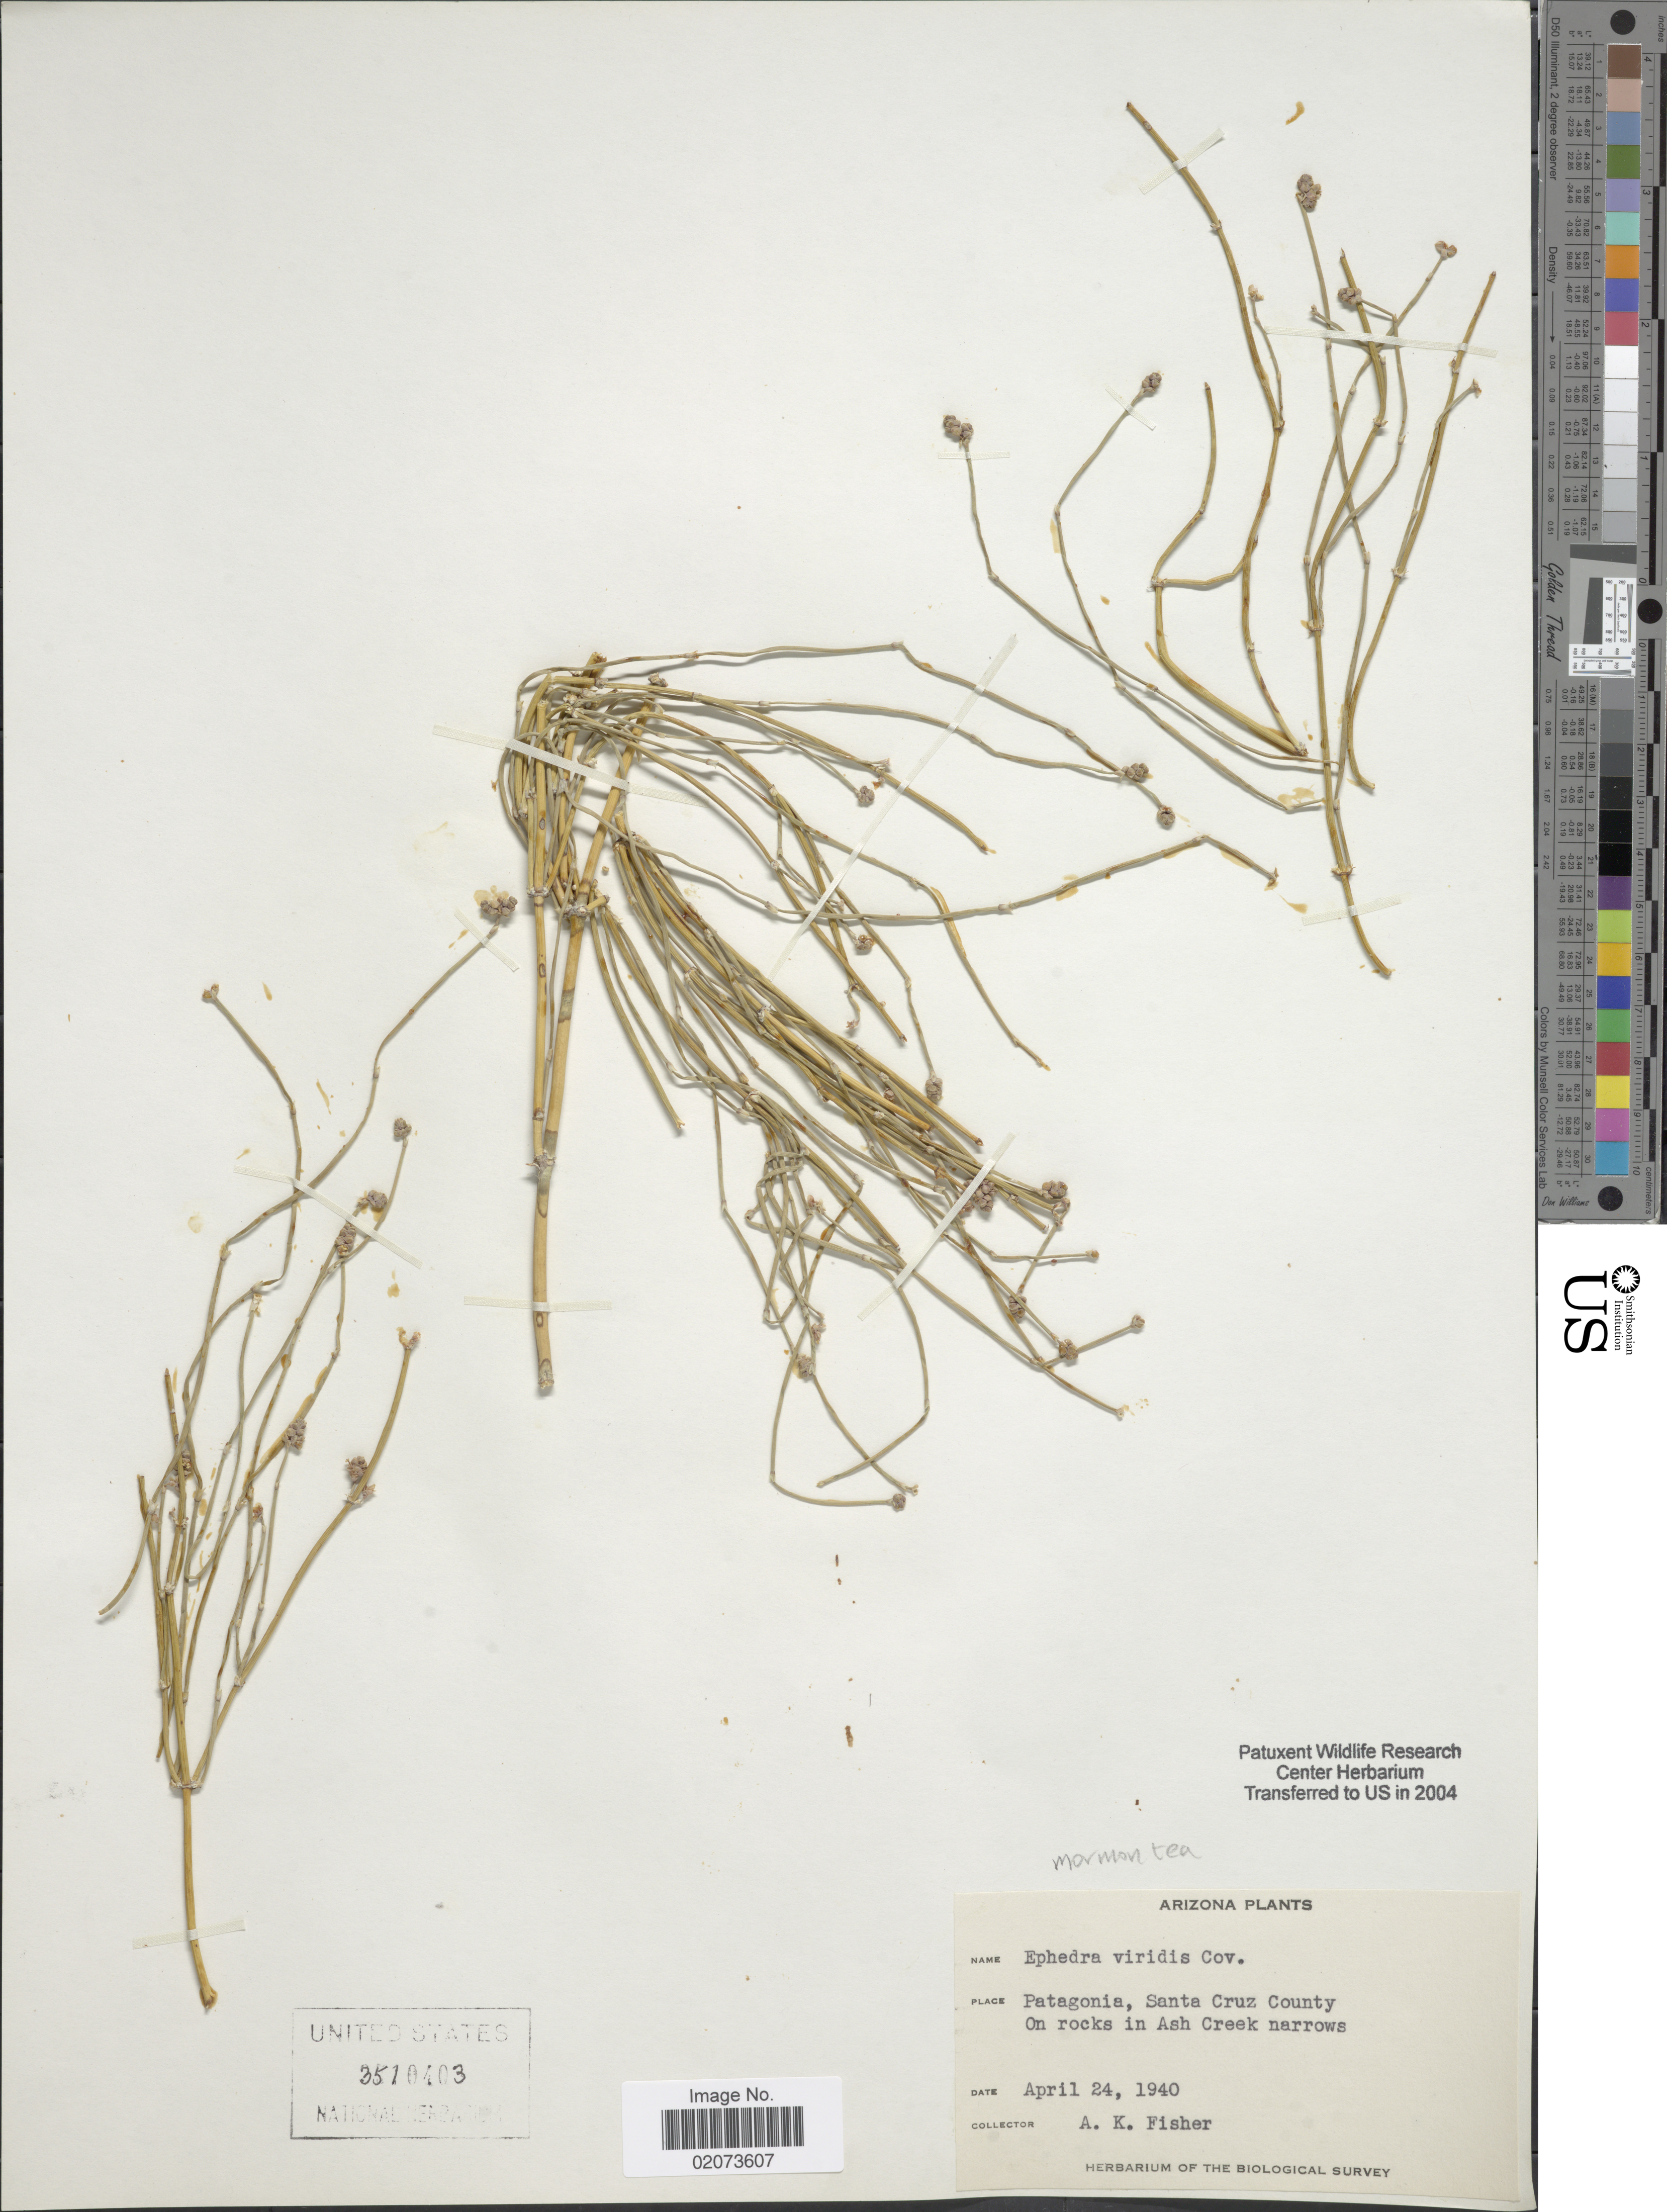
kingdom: Plantae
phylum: Tracheophyta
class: Gnetopsida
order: Ephedrales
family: Ephedraceae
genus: Ephedra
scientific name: Ephedra viridis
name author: Coville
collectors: A. K. Fisher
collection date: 1940-04-24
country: United States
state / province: Arizona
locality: Patagonia, Santa Cruz County, on rocks in Ash Creek narrows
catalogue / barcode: US 3510403